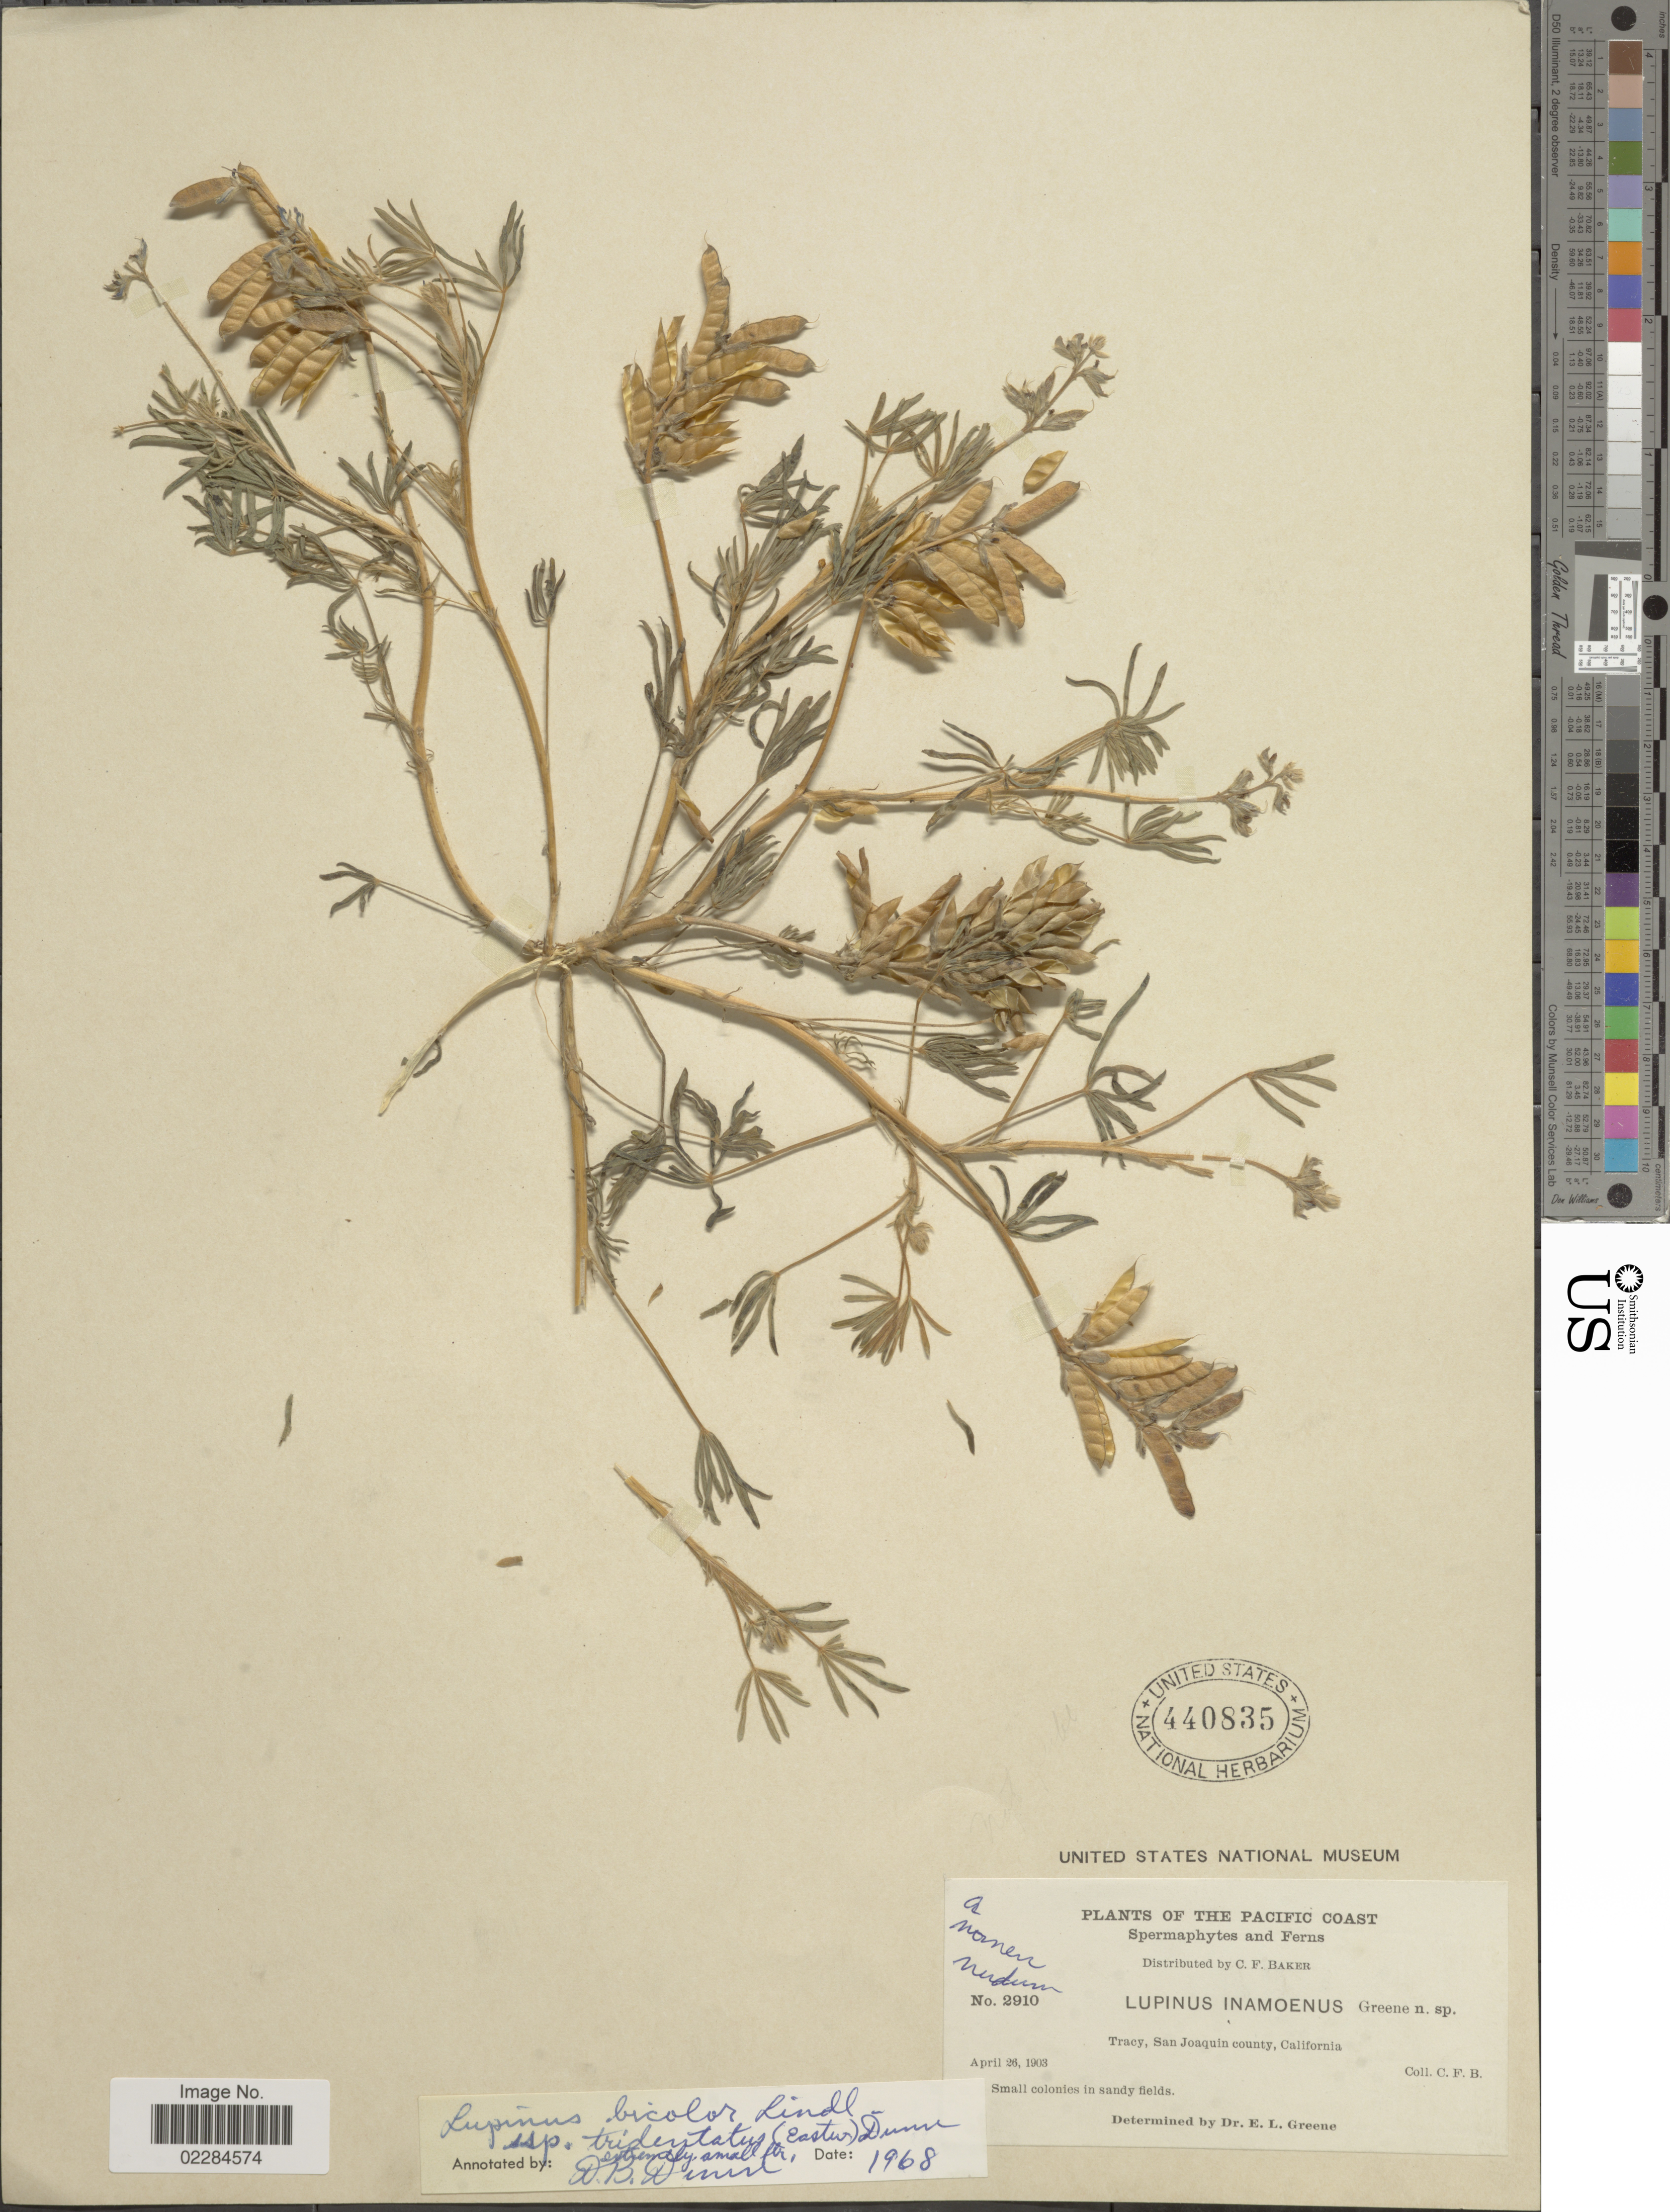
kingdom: Plantae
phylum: Tracheophyta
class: Magnoliopsida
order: Fabales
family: Fabaceae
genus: Lupinus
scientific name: Lupinus bicolor var. tridentatus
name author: Lindl.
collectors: C. F. Baker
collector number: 2910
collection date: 1903-04-26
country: United States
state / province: California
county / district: San Joaquin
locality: The Pacific Coast. Tracy, San Joaquin county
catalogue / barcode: US 440835